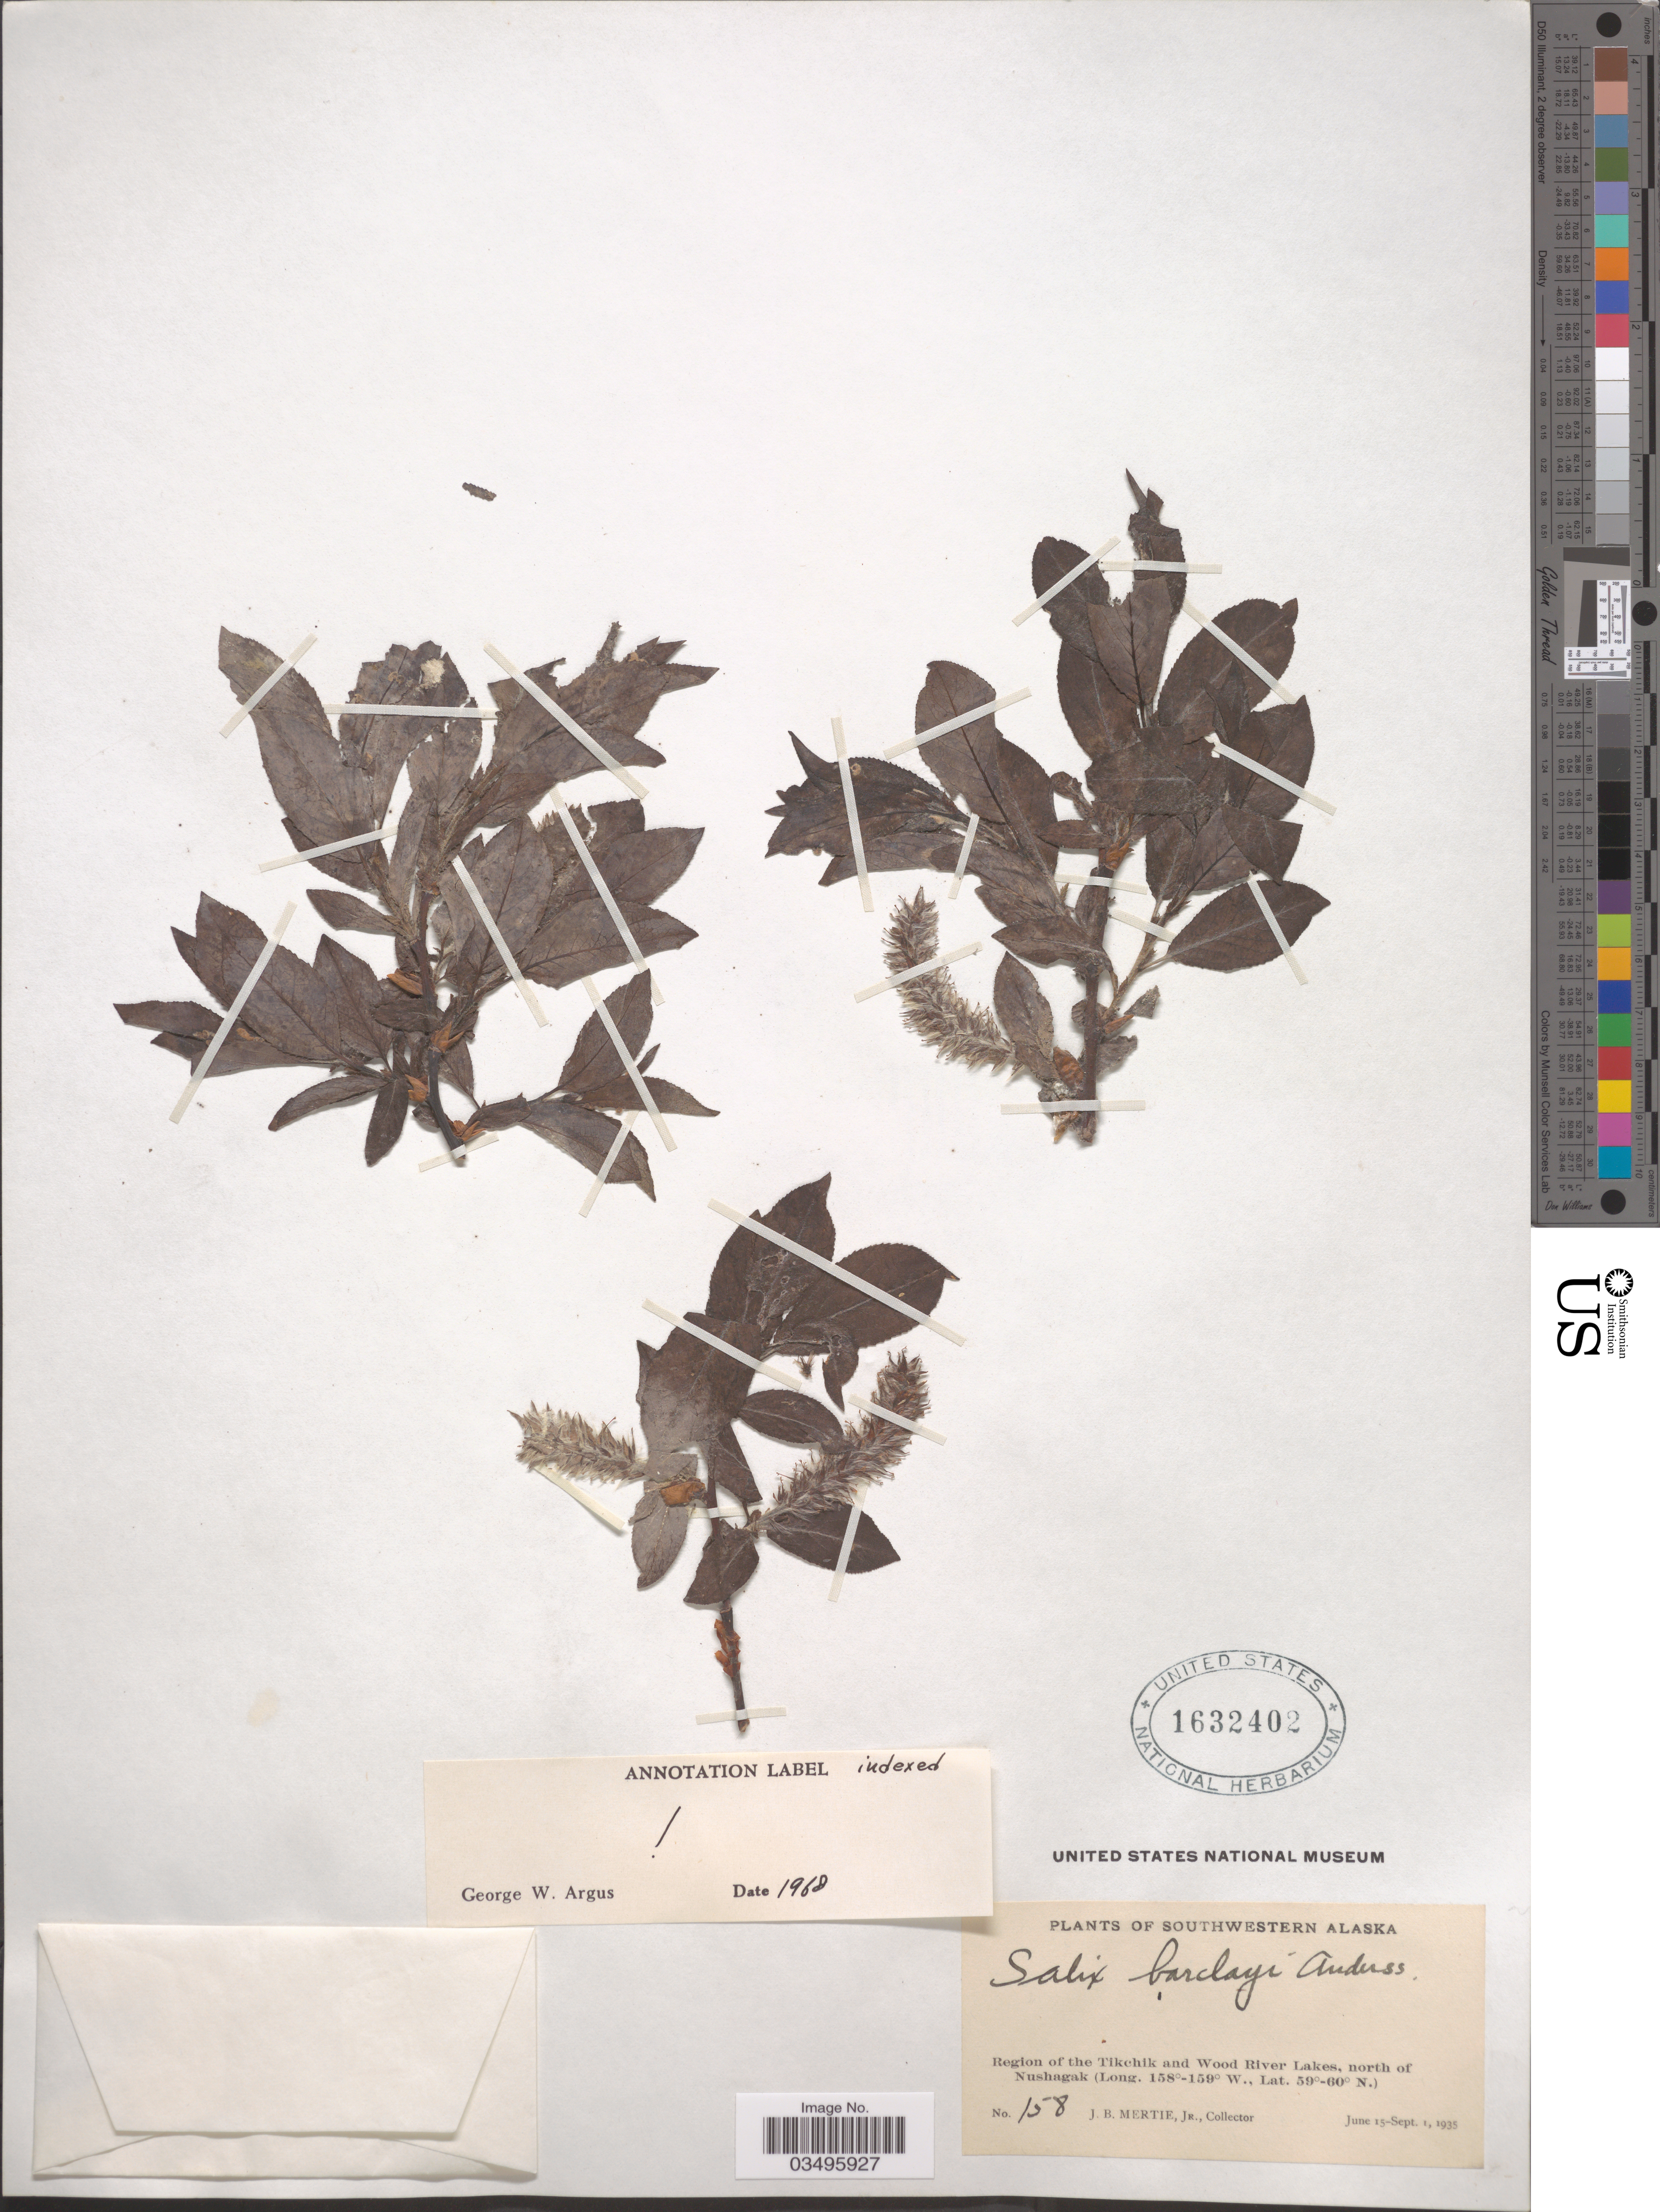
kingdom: Plantae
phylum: Tracheophyta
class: Magnoliopsida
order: Malpighiales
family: Salicaceae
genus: Salix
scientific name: Salix barclayi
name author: Andersson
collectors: J. Mertie Jr.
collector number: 158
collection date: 1935-06-15/1935-09-01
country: United States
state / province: Alaska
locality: Southwestern Alaska. Region of the Tikchik and Wood River Lakes, north of Nushagak.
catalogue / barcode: US 1632402